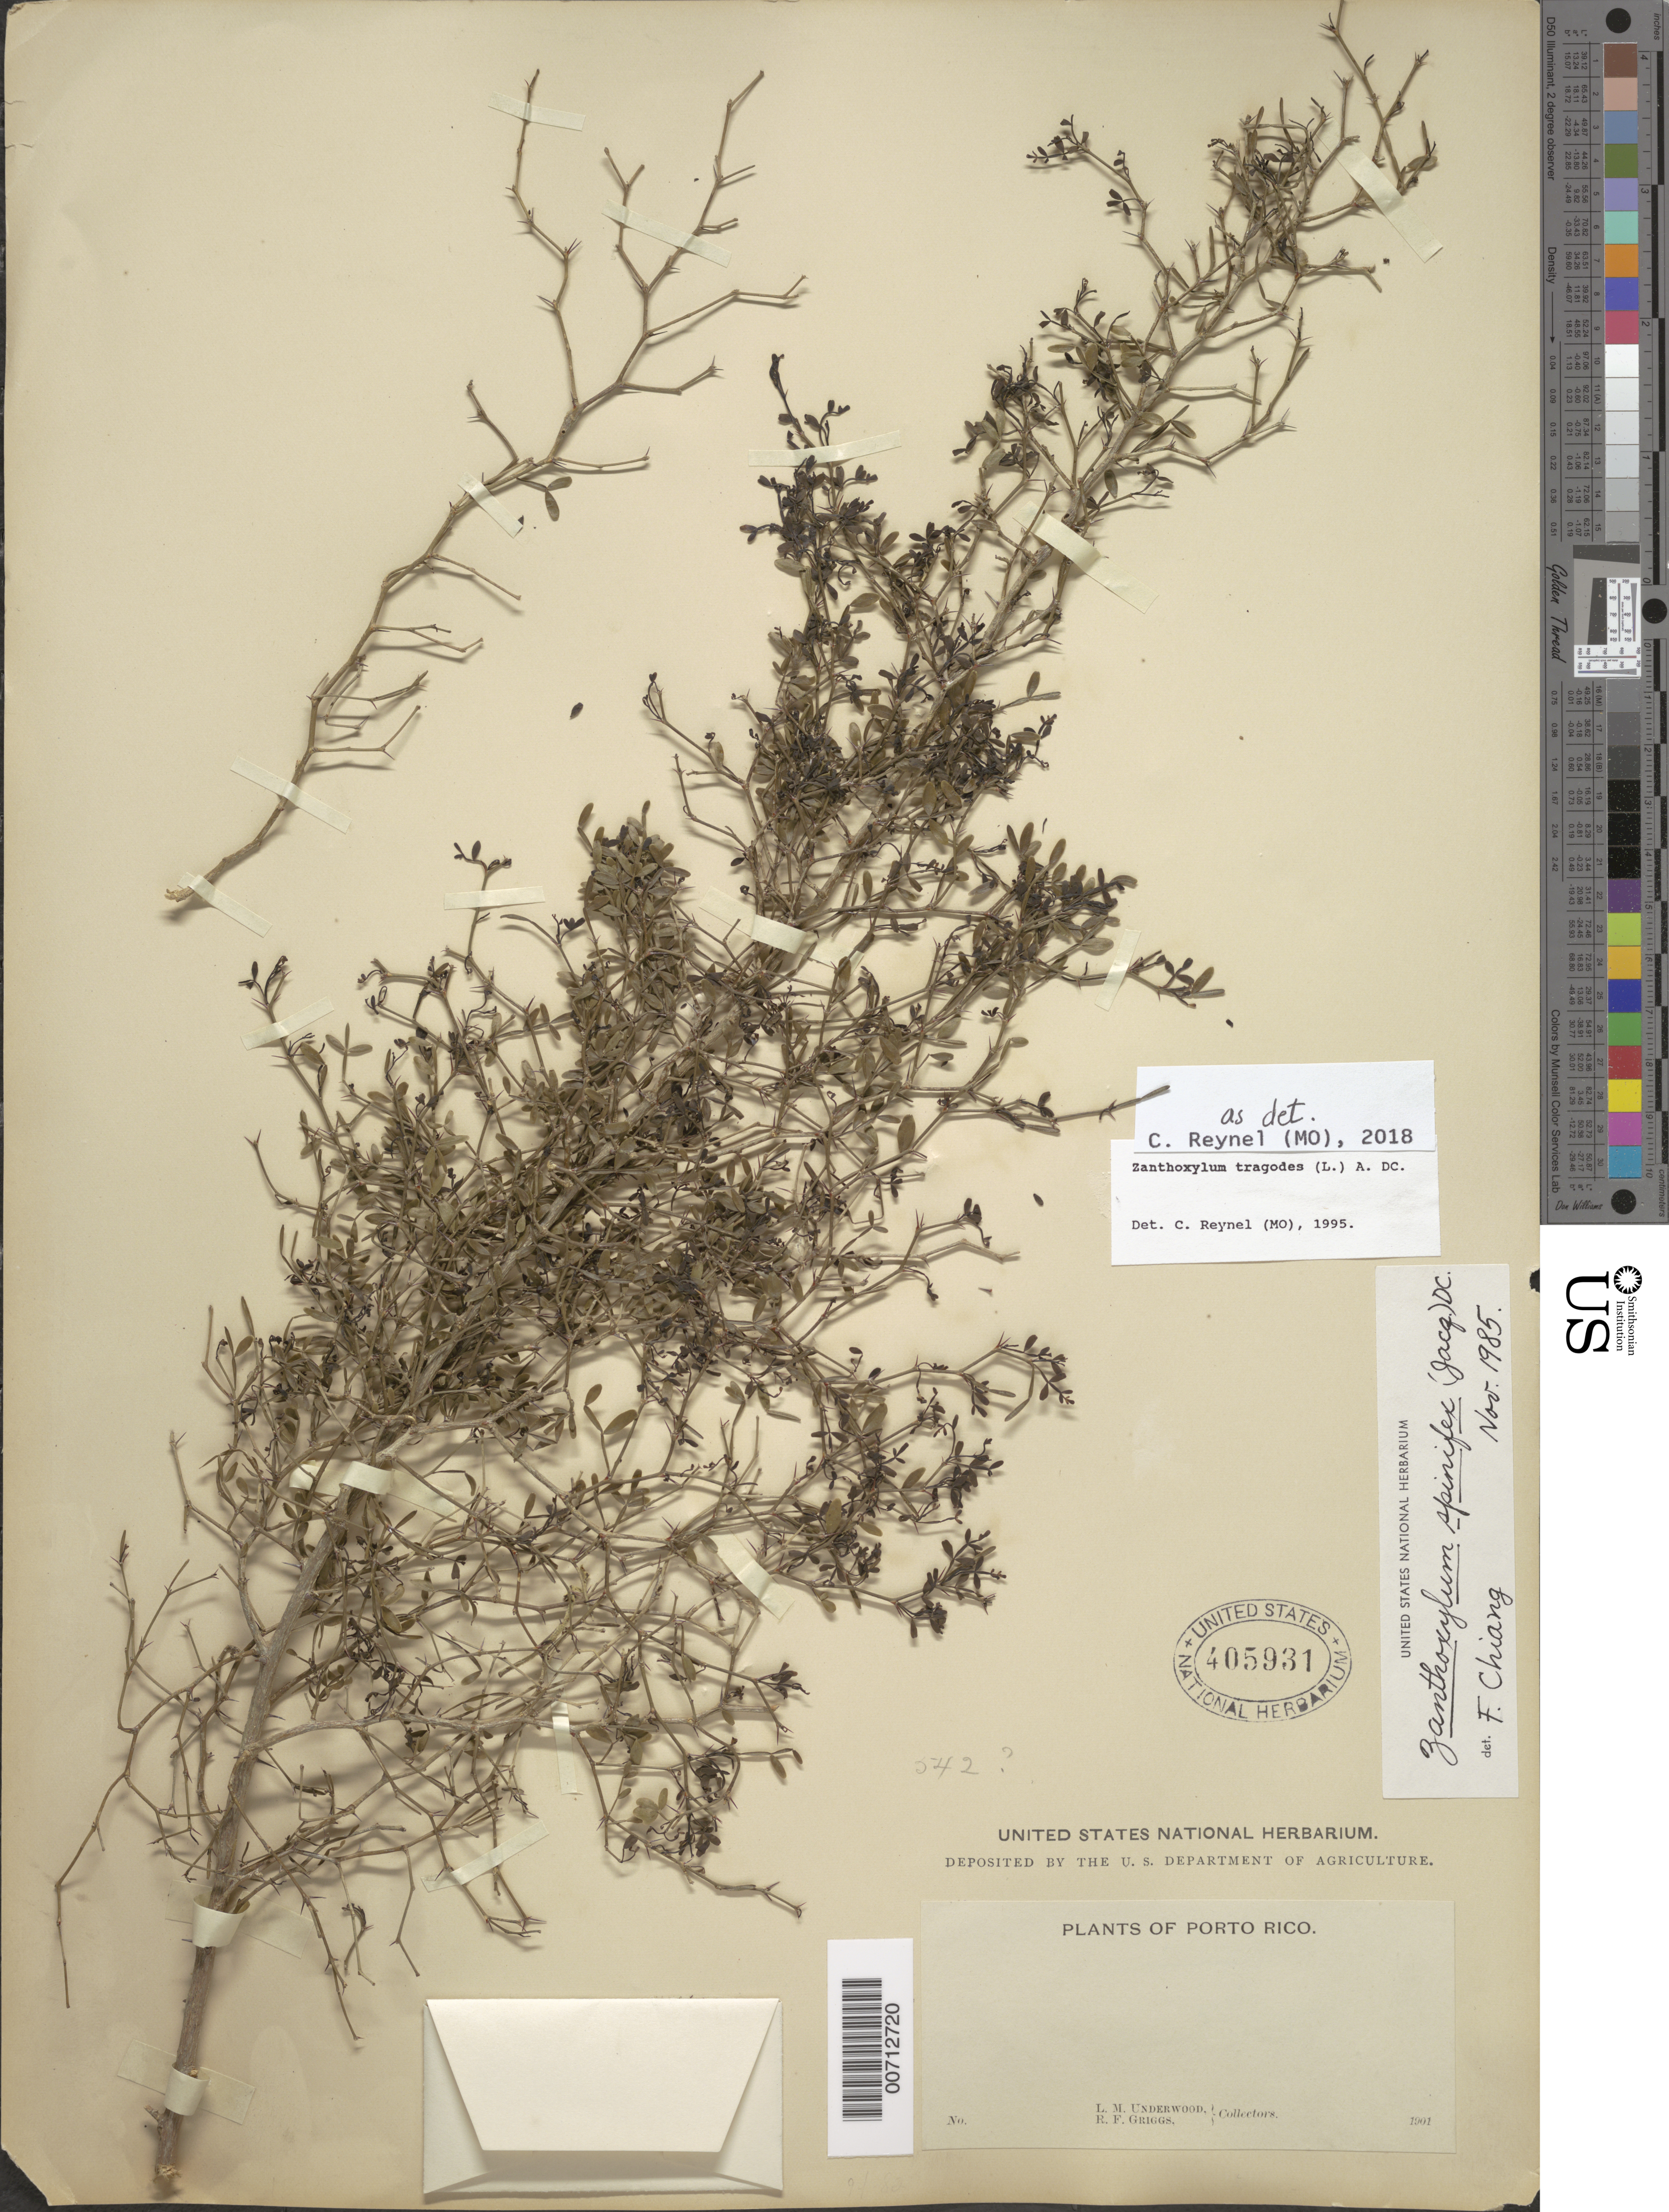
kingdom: Plantae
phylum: Tracheophyta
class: Magnoliopsida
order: Sapindales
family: Rutaceae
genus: Zanthoxylum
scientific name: Zanthoxylum tragodes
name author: (L.) DC.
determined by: Reynel, Carlos A., (MO), Missouri Botanical Garden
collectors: L. M. Underwood & R. F. Griggs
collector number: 542?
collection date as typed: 1901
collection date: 1901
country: Puerto Rico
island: Greater Antilles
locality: Sierra de Naguabo ad Rio Blanco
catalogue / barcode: US 405931